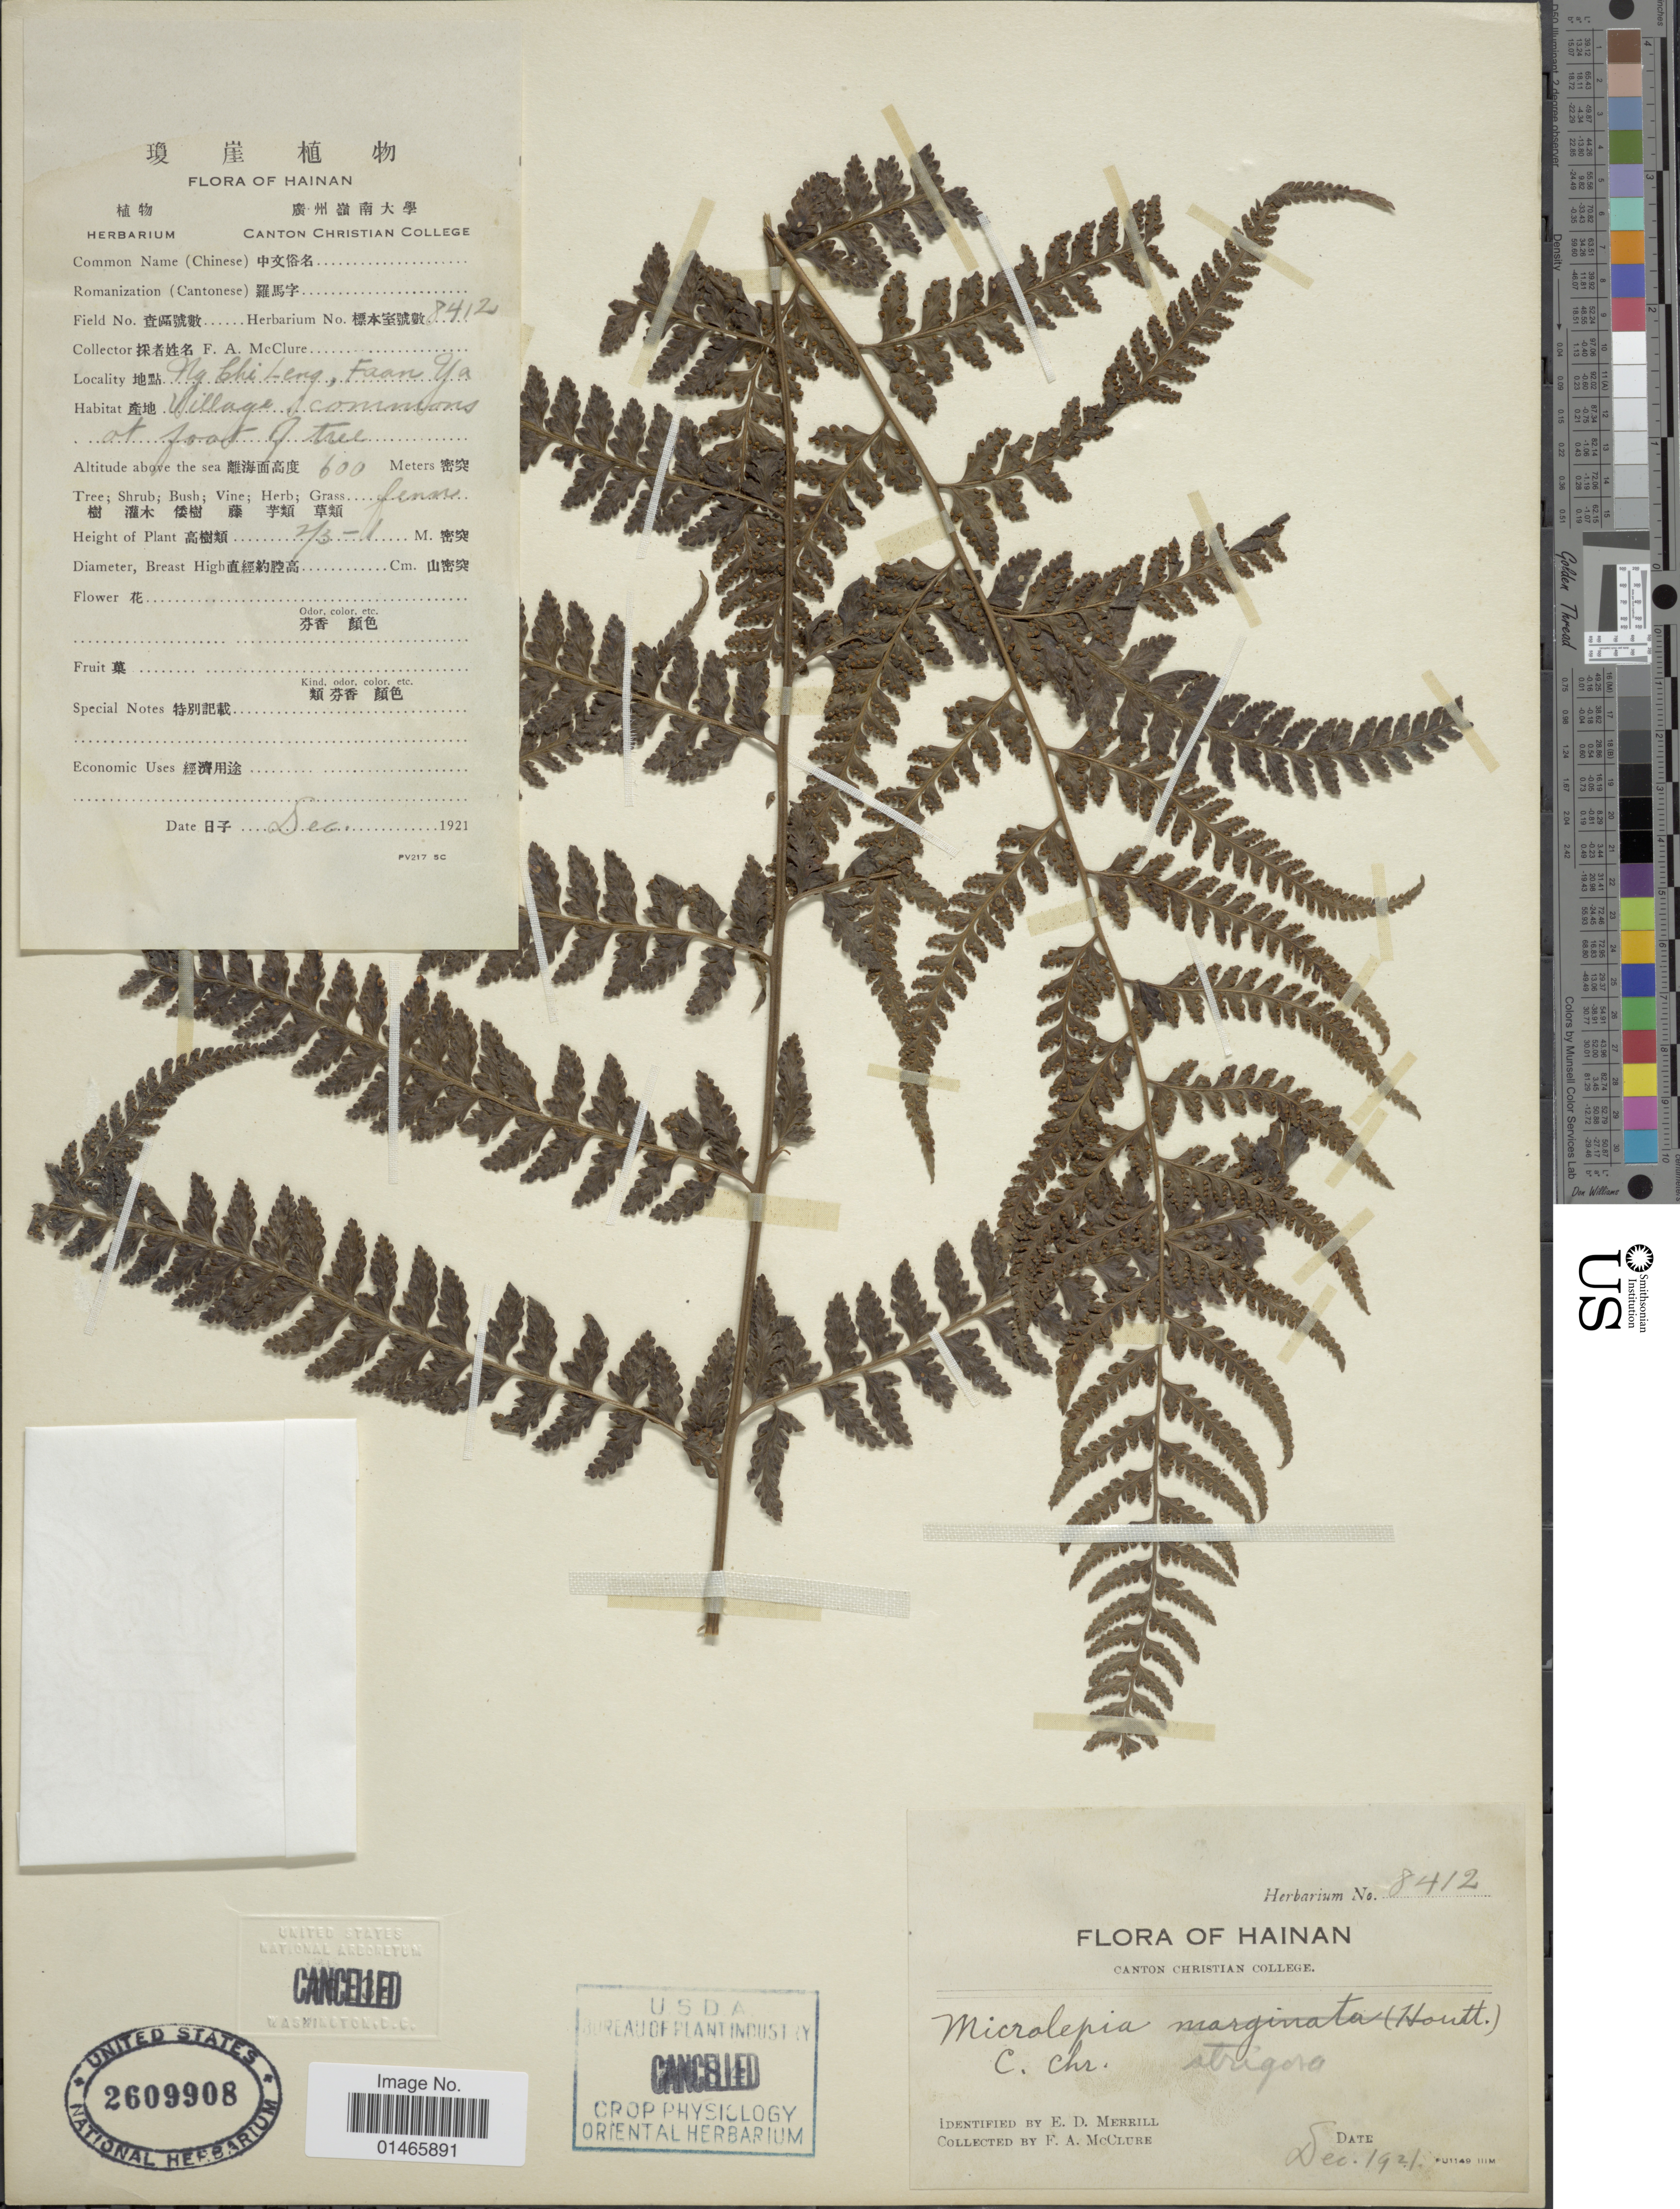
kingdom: Plantae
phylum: Tracheophyta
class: Polypodiopsida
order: Polypodiales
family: Dennstaedtiaceae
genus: Microlepia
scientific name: Microlepia strigosa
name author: (Thunb.) J. Presl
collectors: F. A. McClure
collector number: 8412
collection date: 1921-12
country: China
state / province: Hainan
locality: Ng bhi Leng, Faam Ya Village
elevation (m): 600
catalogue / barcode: US 2609908